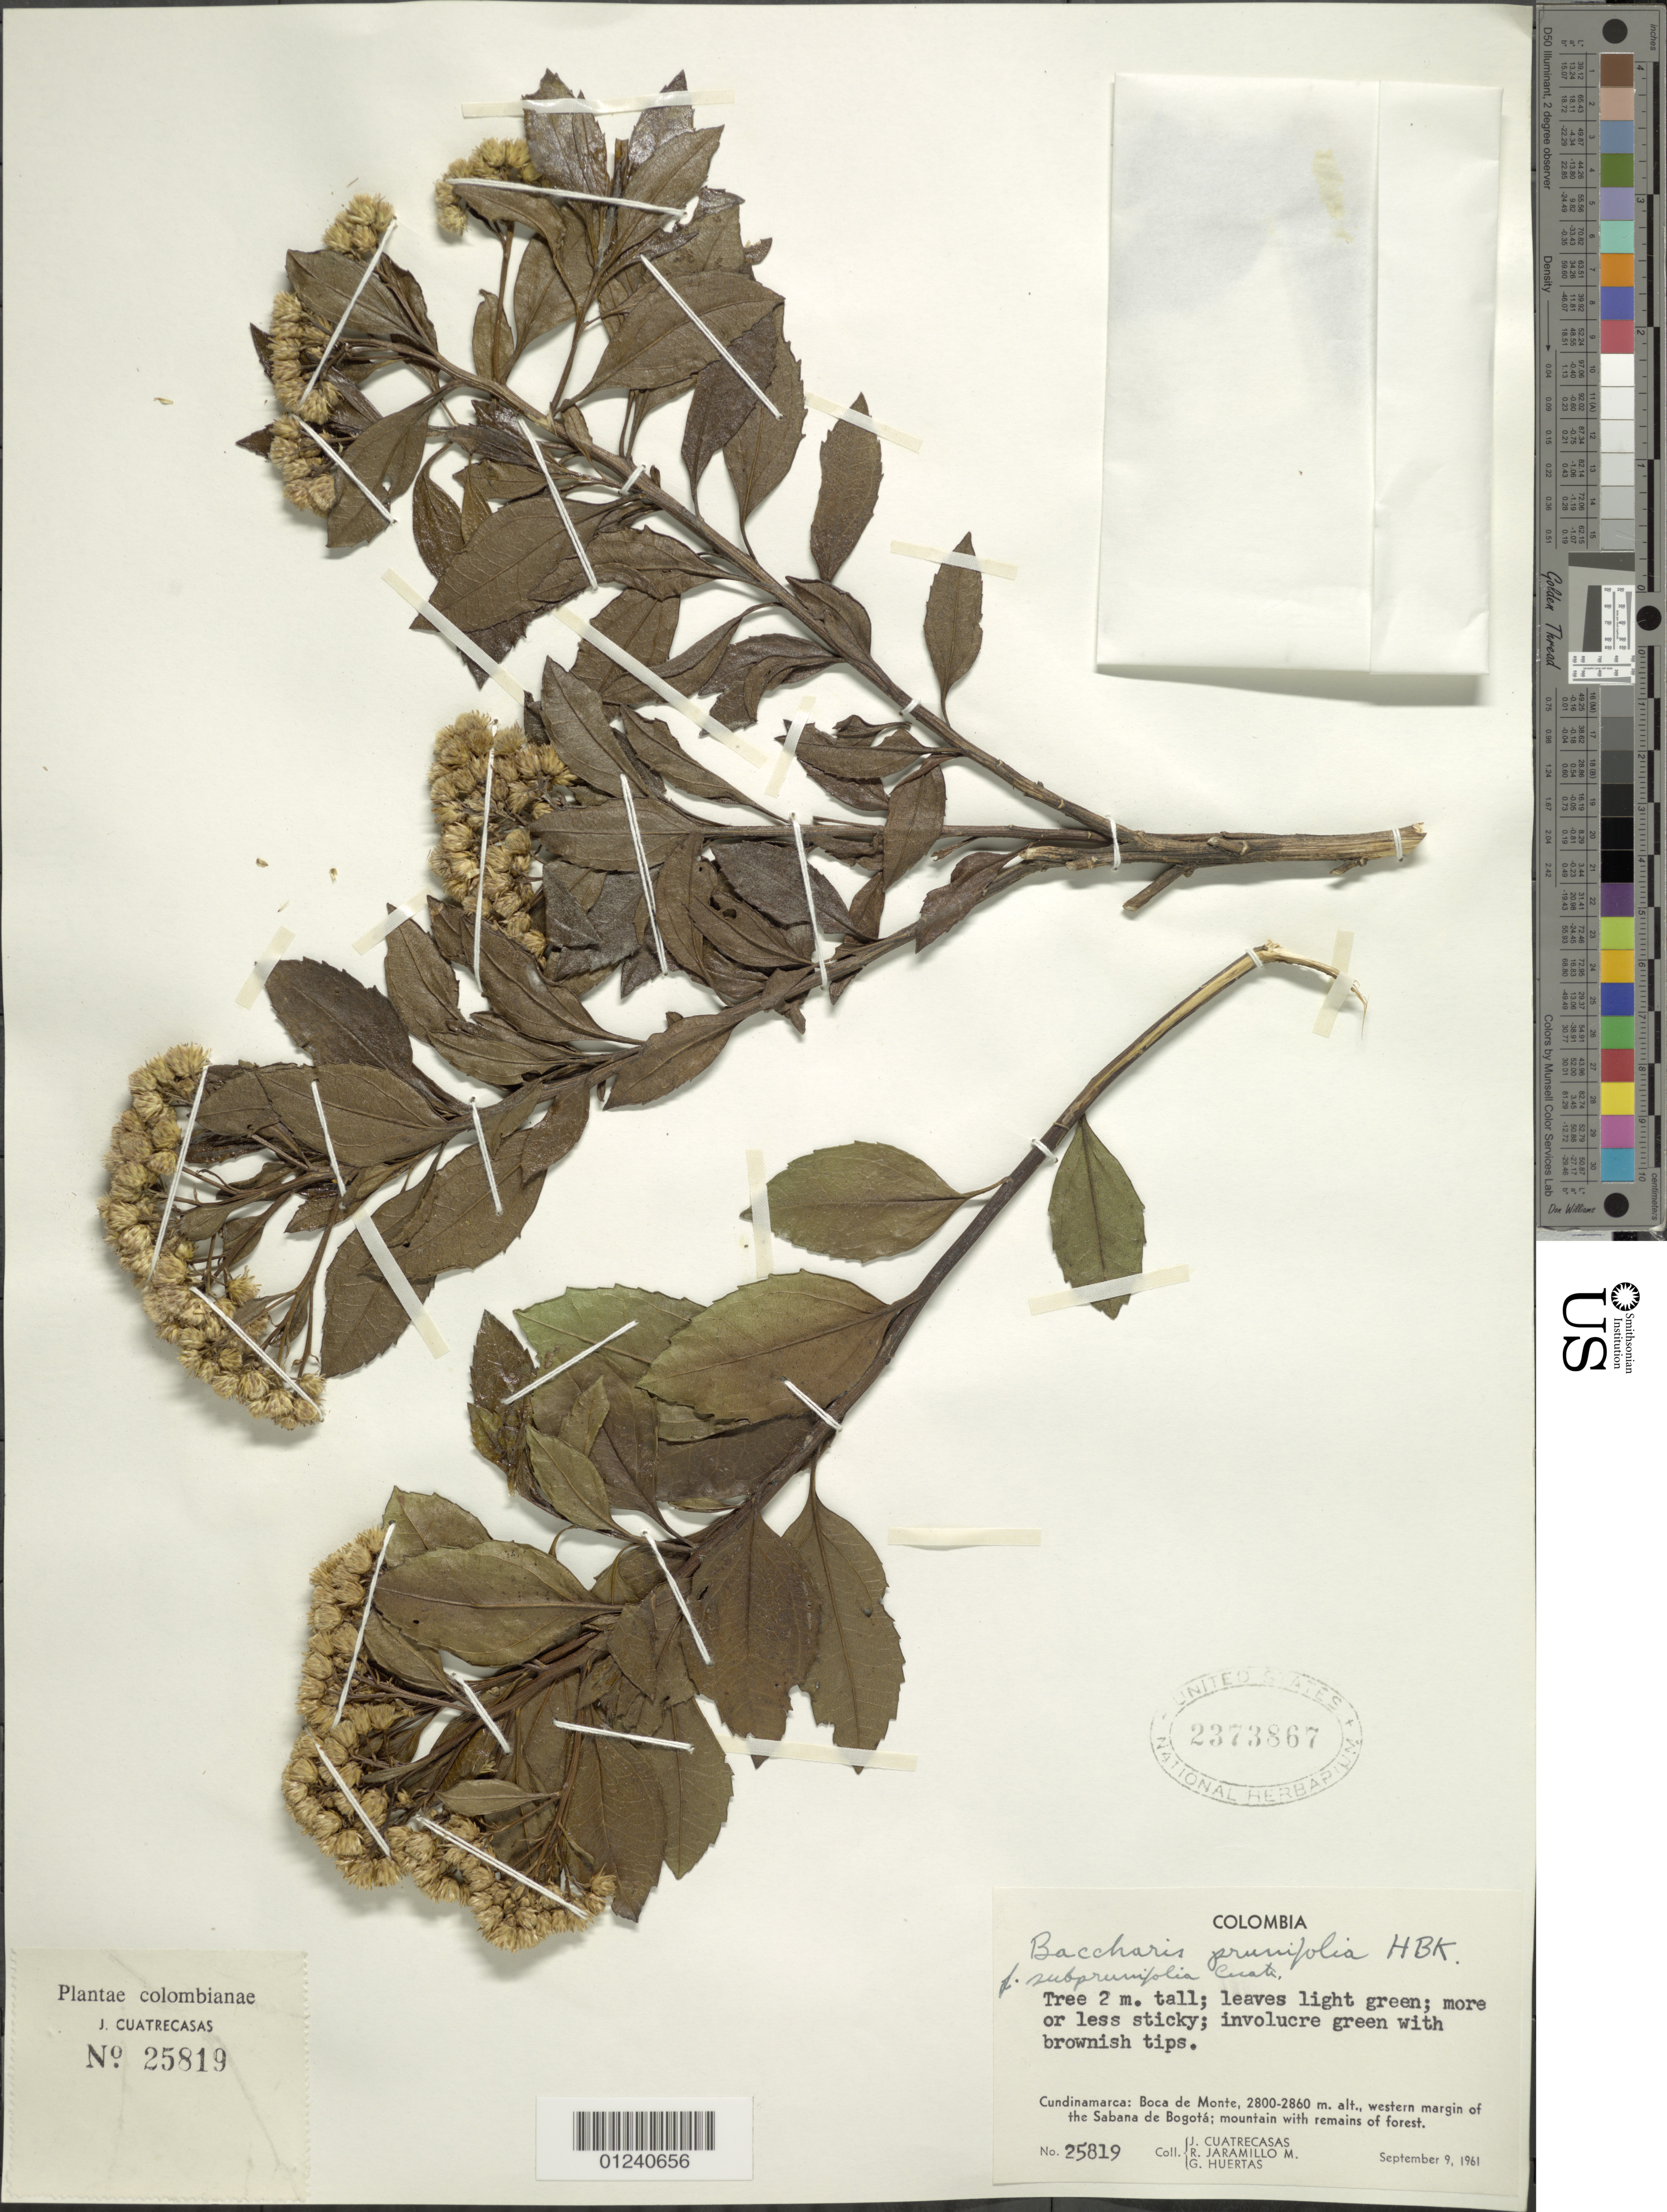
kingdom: Plantae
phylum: Tracheophyta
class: Magnoliopsida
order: Asterales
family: Asteraceae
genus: Baccharis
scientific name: Baccharis prunifolia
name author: Kunth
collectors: J. Cuatrecasas, R. Jaramillo M. & G. Huertas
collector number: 25819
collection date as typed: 9-Sep-61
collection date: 1961-09-09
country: Colombia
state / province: Cundinamarca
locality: Boca de Monte, W margin of the Sabana de Bogota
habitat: Remnants of forest.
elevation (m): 2800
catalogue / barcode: US 2373867